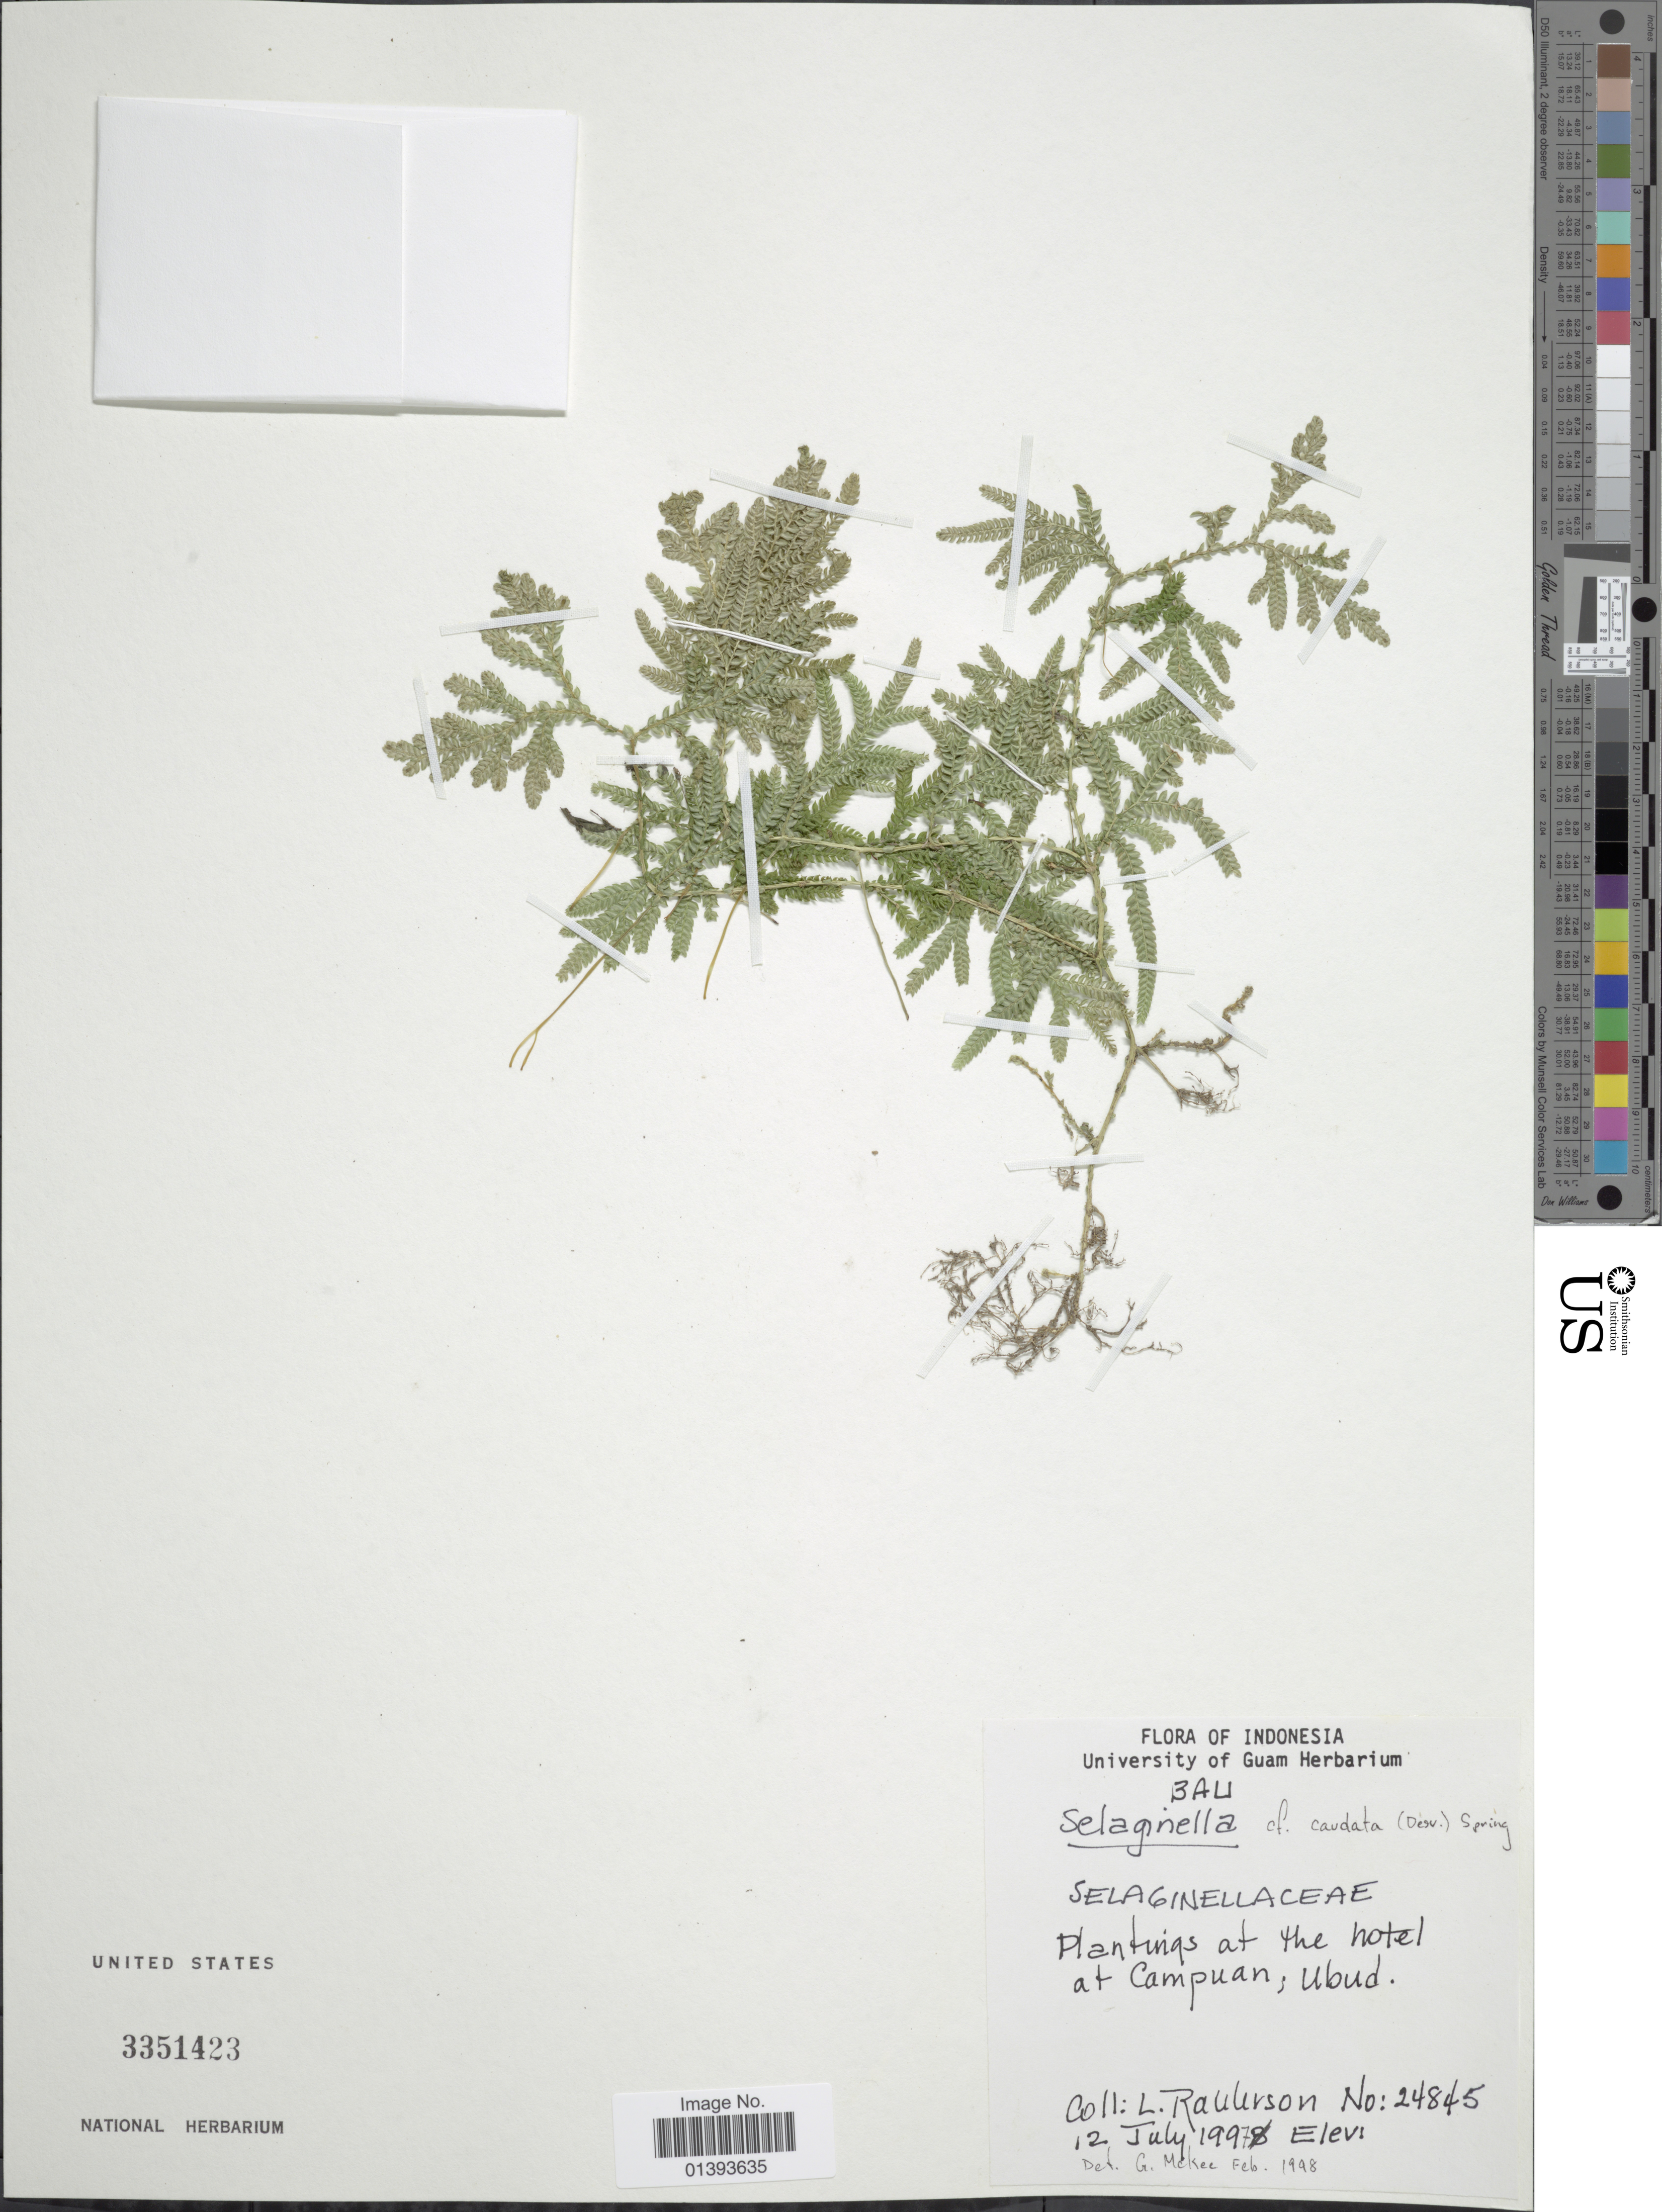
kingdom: Plantae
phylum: Tracheophyta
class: Lycopodiopsida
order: Selaginellales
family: Selaginellaceae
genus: Selaginella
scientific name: Selaginella caudata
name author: (Desv.) Spring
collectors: L. Raulerson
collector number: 24845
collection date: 1997-07-12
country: Indonesia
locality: Bali, Plantings at the hotel at Campuan; Ubud.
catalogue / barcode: US 3351423